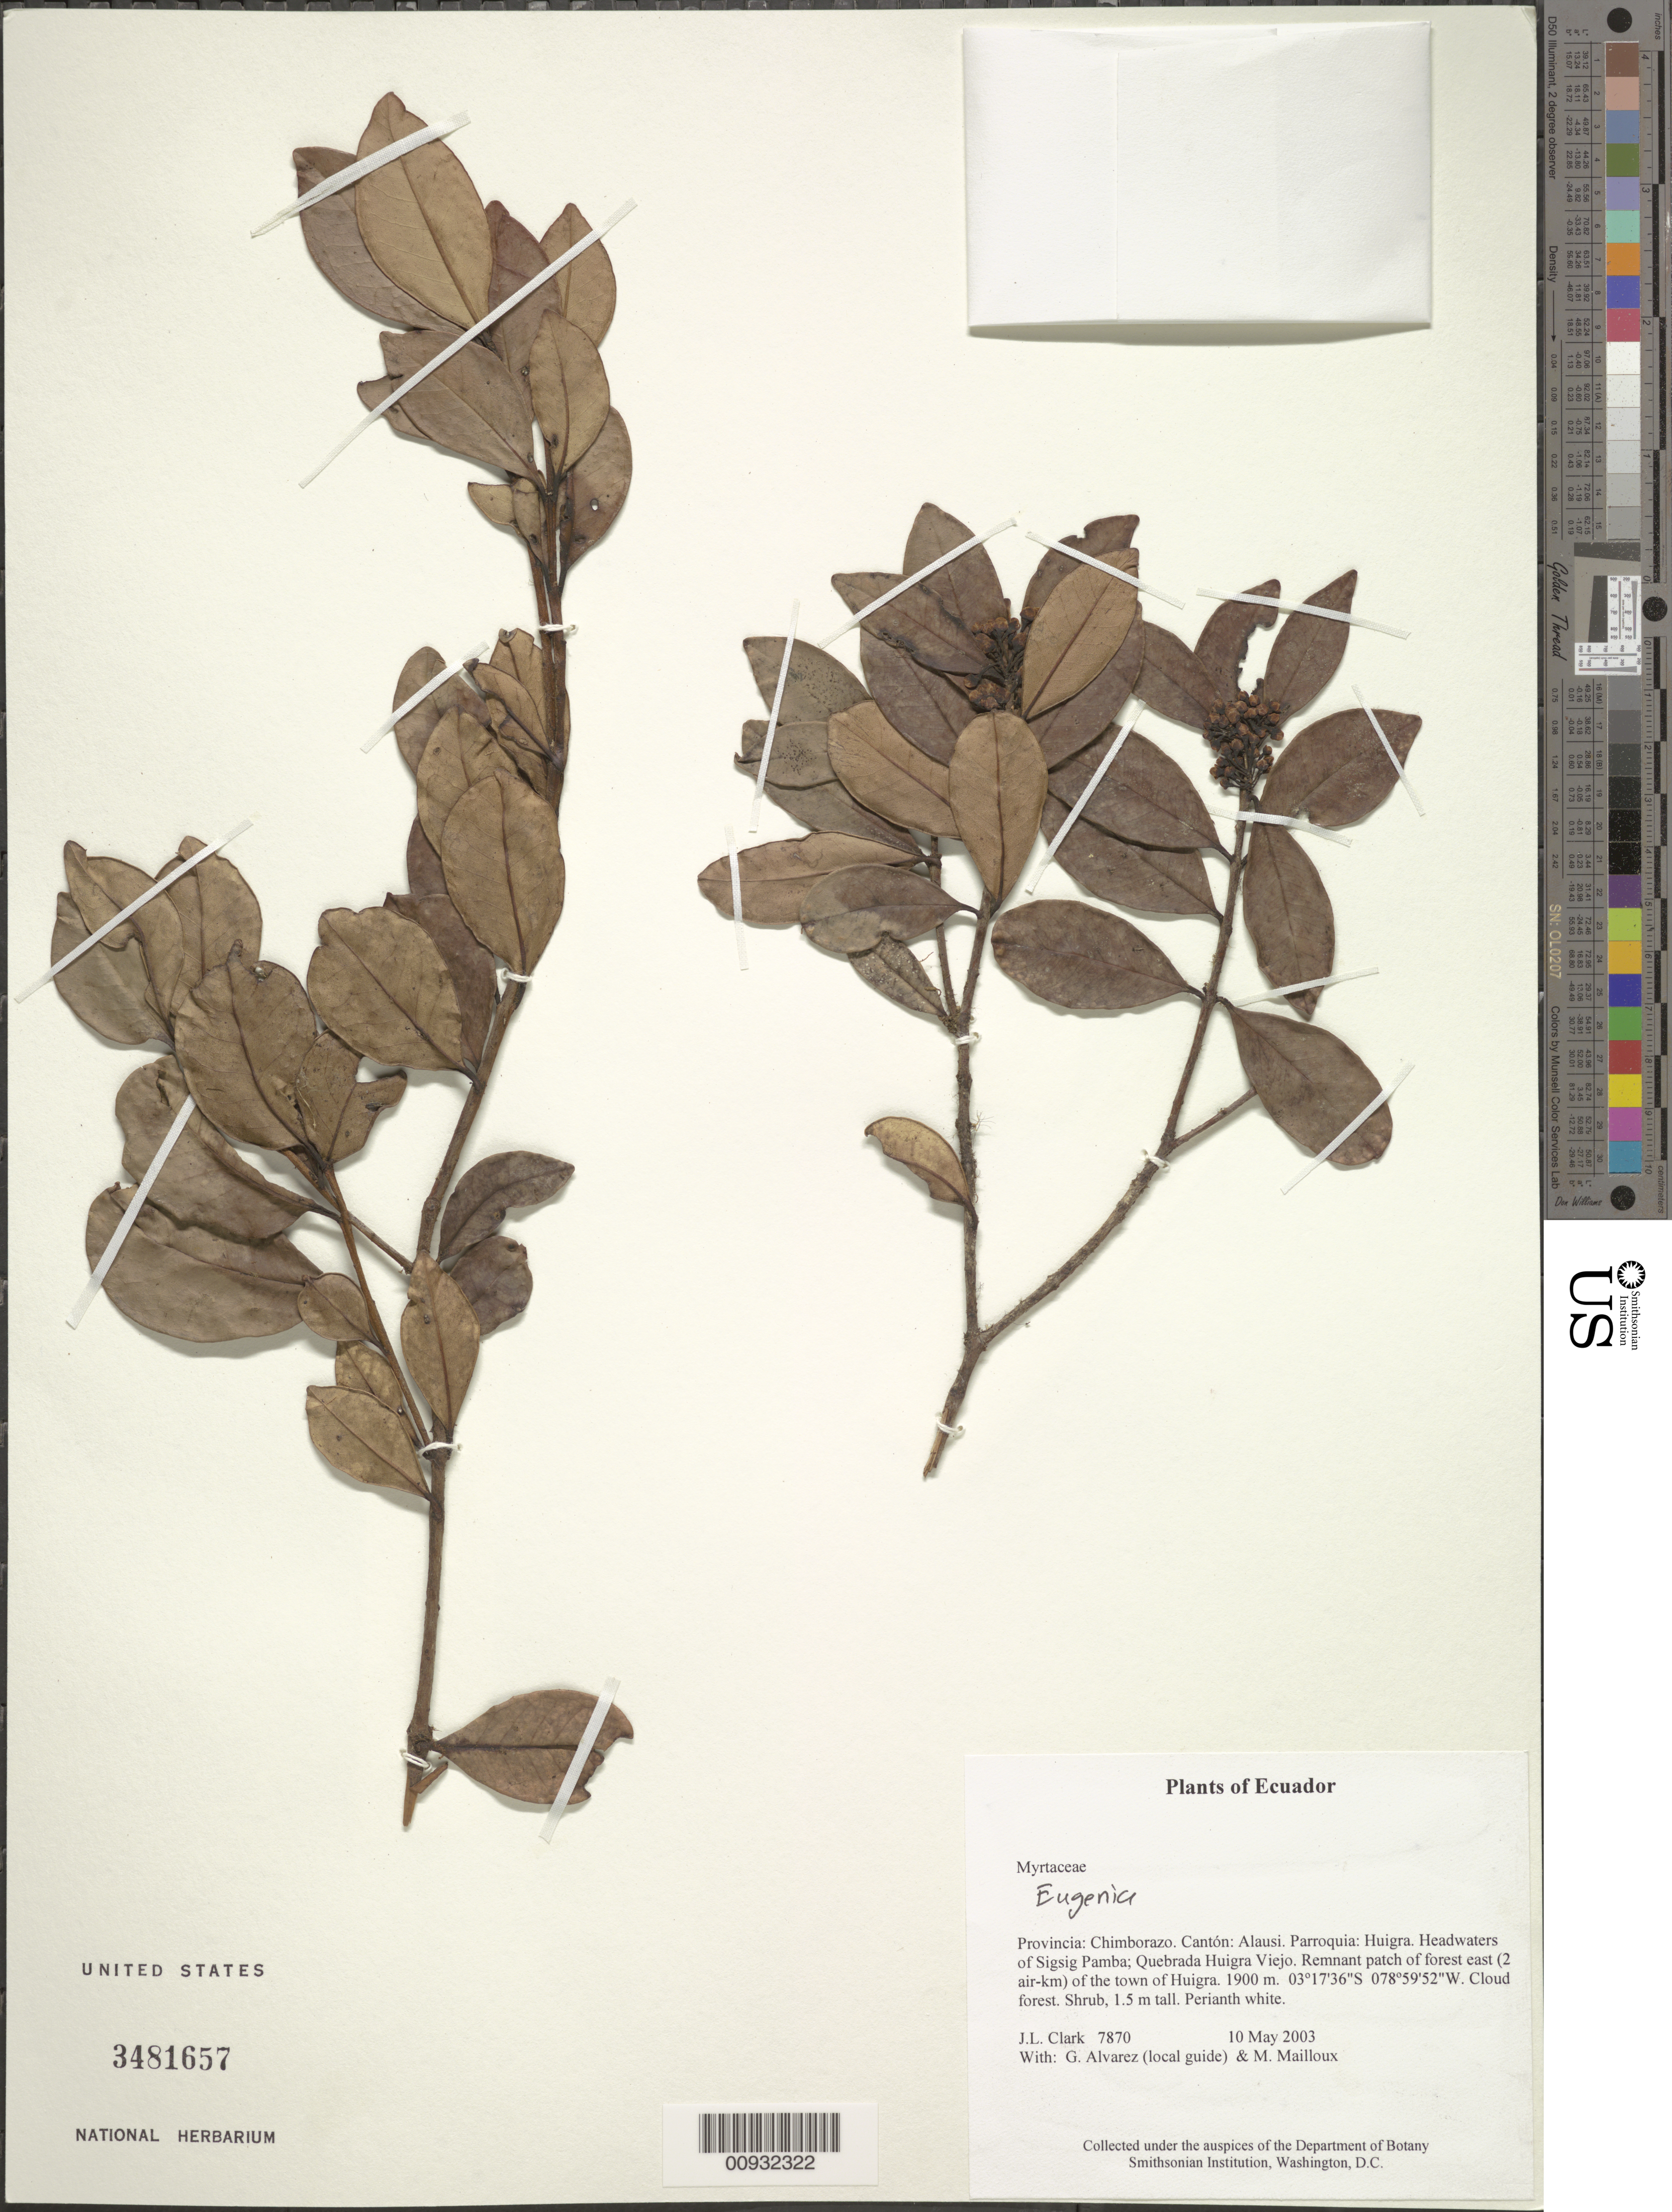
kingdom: Plantae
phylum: Tracheophyta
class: Magnoliopsida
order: Myrtales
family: Myrtaceae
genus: Eugenia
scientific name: Eugenia sp.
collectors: J. L. Clark, G. Alvarez (local guide) & M. Mailloux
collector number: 07870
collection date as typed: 10 May 2003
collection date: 2003-05-10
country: Ecuador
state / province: Chimborazo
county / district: Alausi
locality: Parroquia: Huigra. Headwaters of Sigsig Pamba; Quebrada Huigra Viejo. Remnant patch of forest east (2 air-km) of the town of Huigra.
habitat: Cloud forest.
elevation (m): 1900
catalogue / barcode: US 3481657